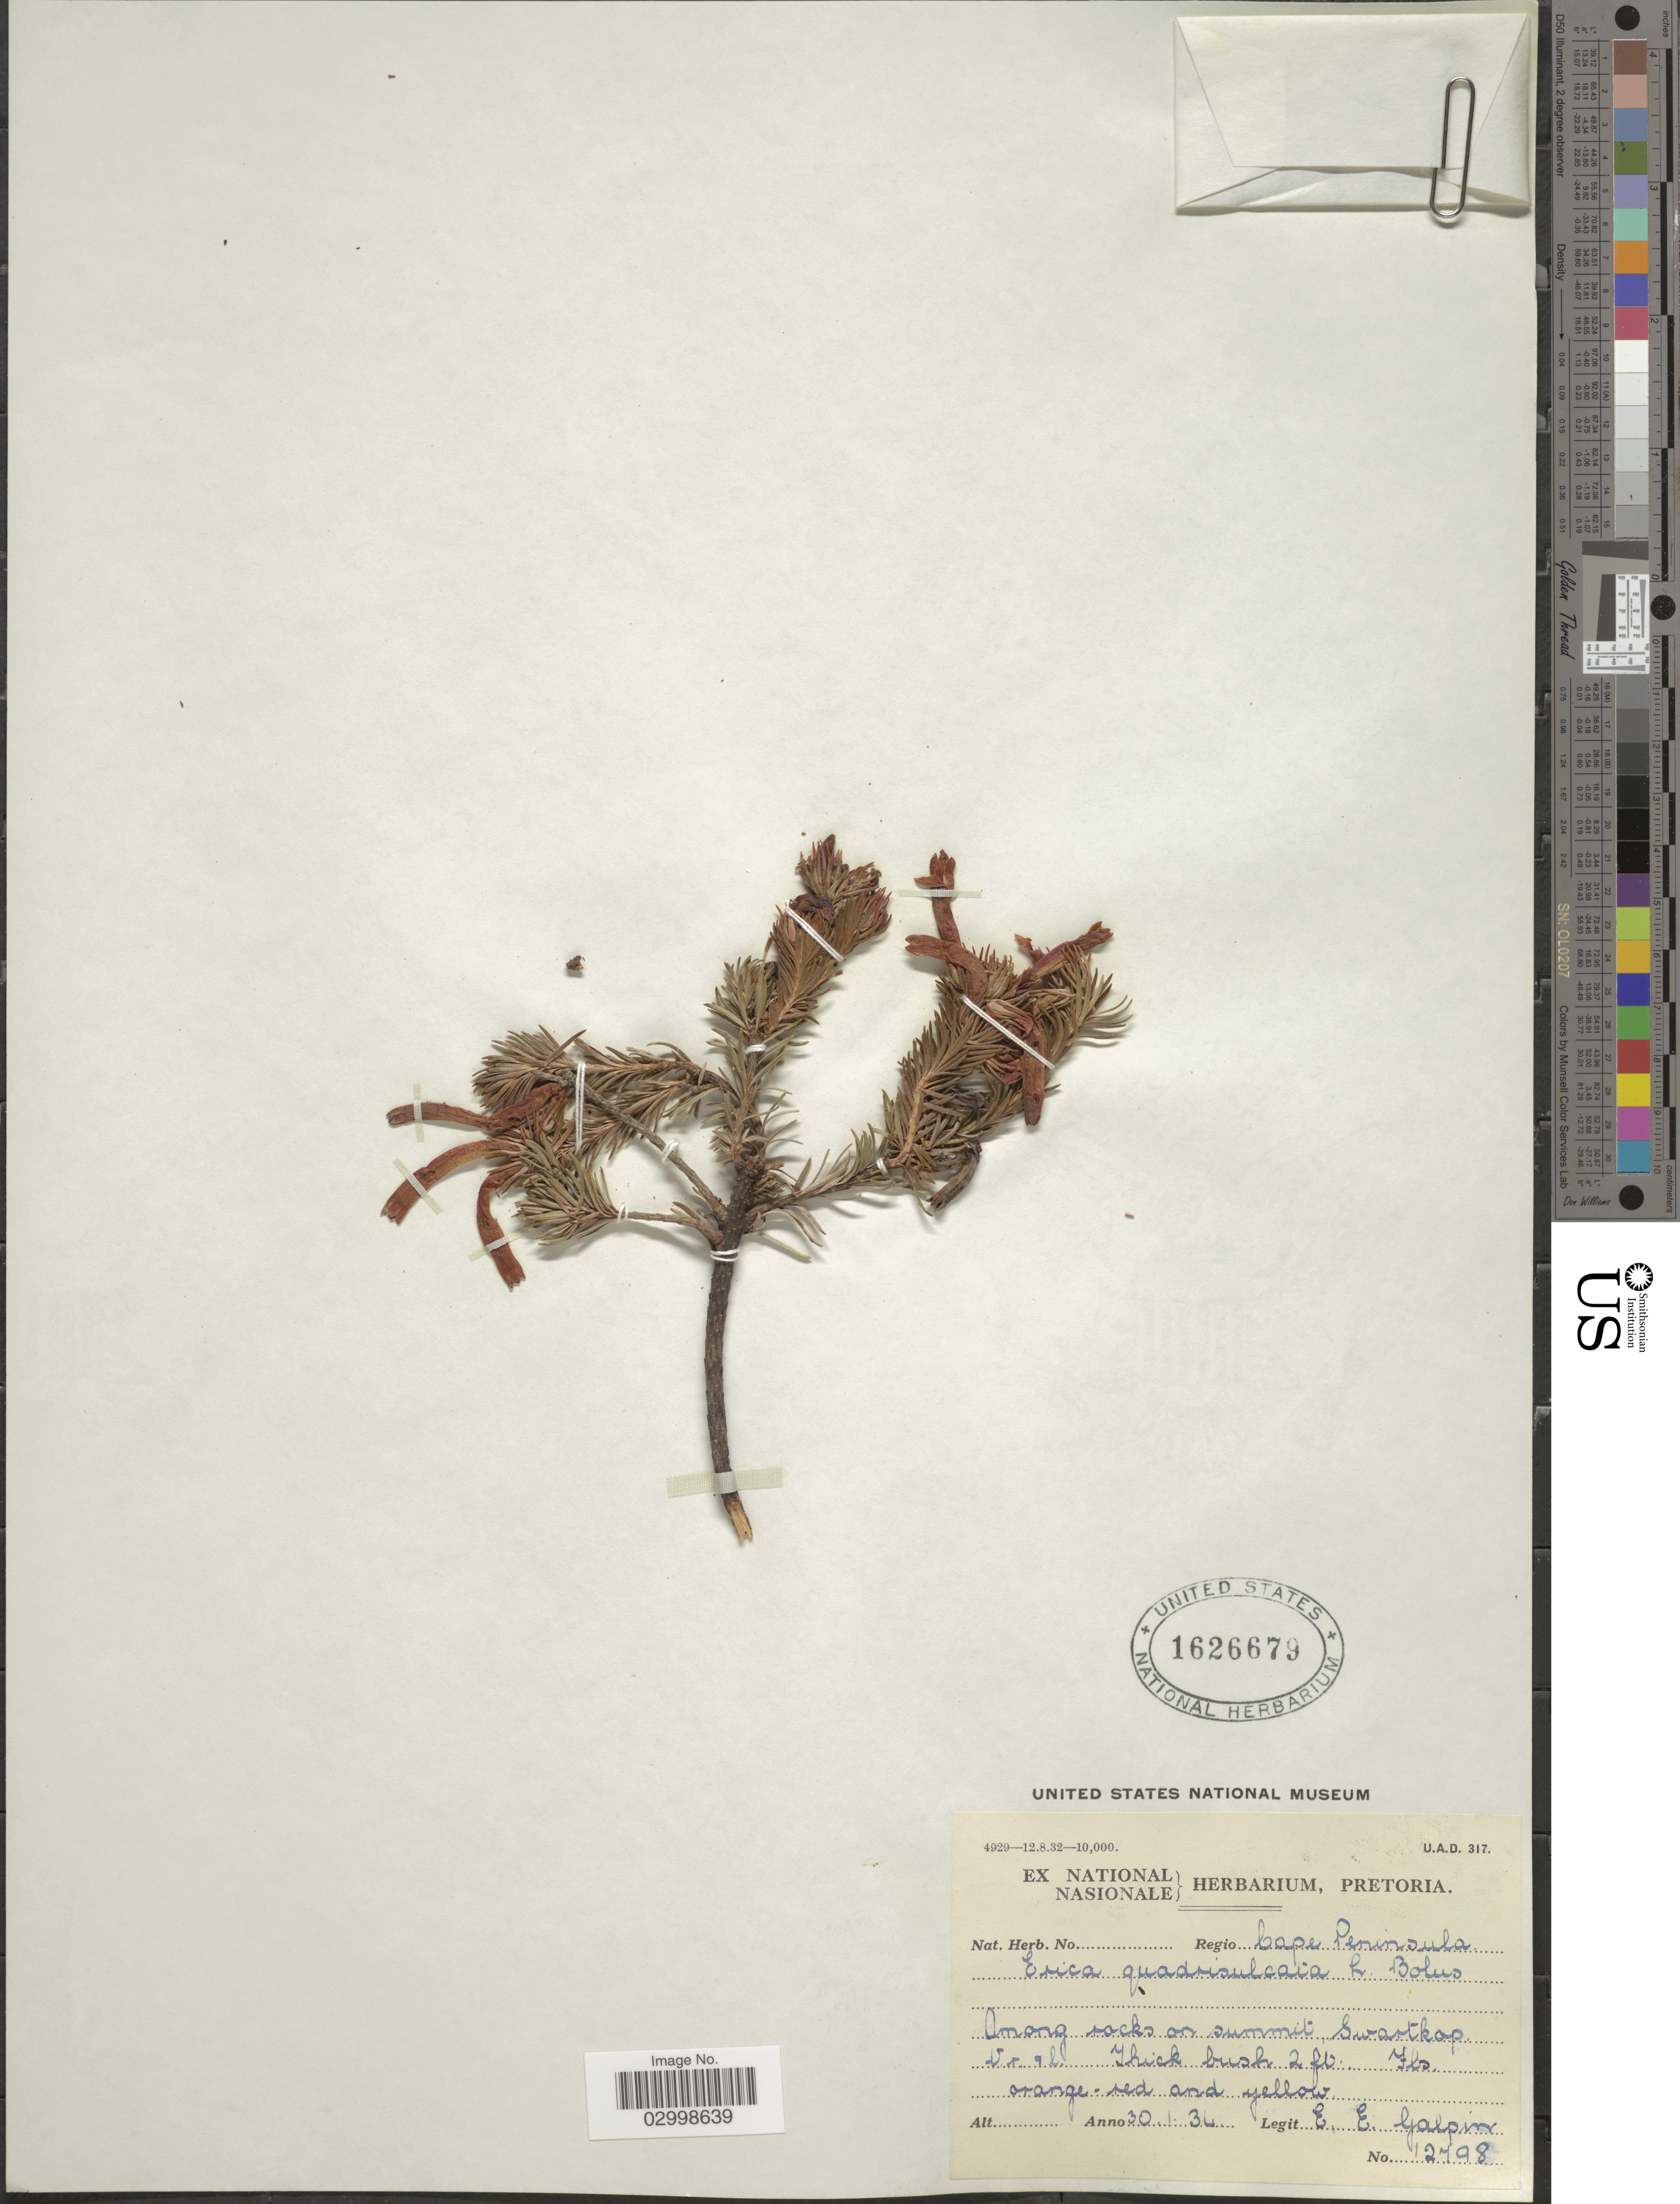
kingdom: Plantae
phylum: Tracheophyta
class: Magnoliopsida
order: Ericales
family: Ericaceae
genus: Erica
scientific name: Erica quadrisulcata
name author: L. Bolus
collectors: E. Galpin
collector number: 12798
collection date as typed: Transcribed d/m/y: 30/1/34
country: South Africa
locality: Regio Cape Peninsula. Among rocks on summit Swartkop.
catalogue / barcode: US 1626679